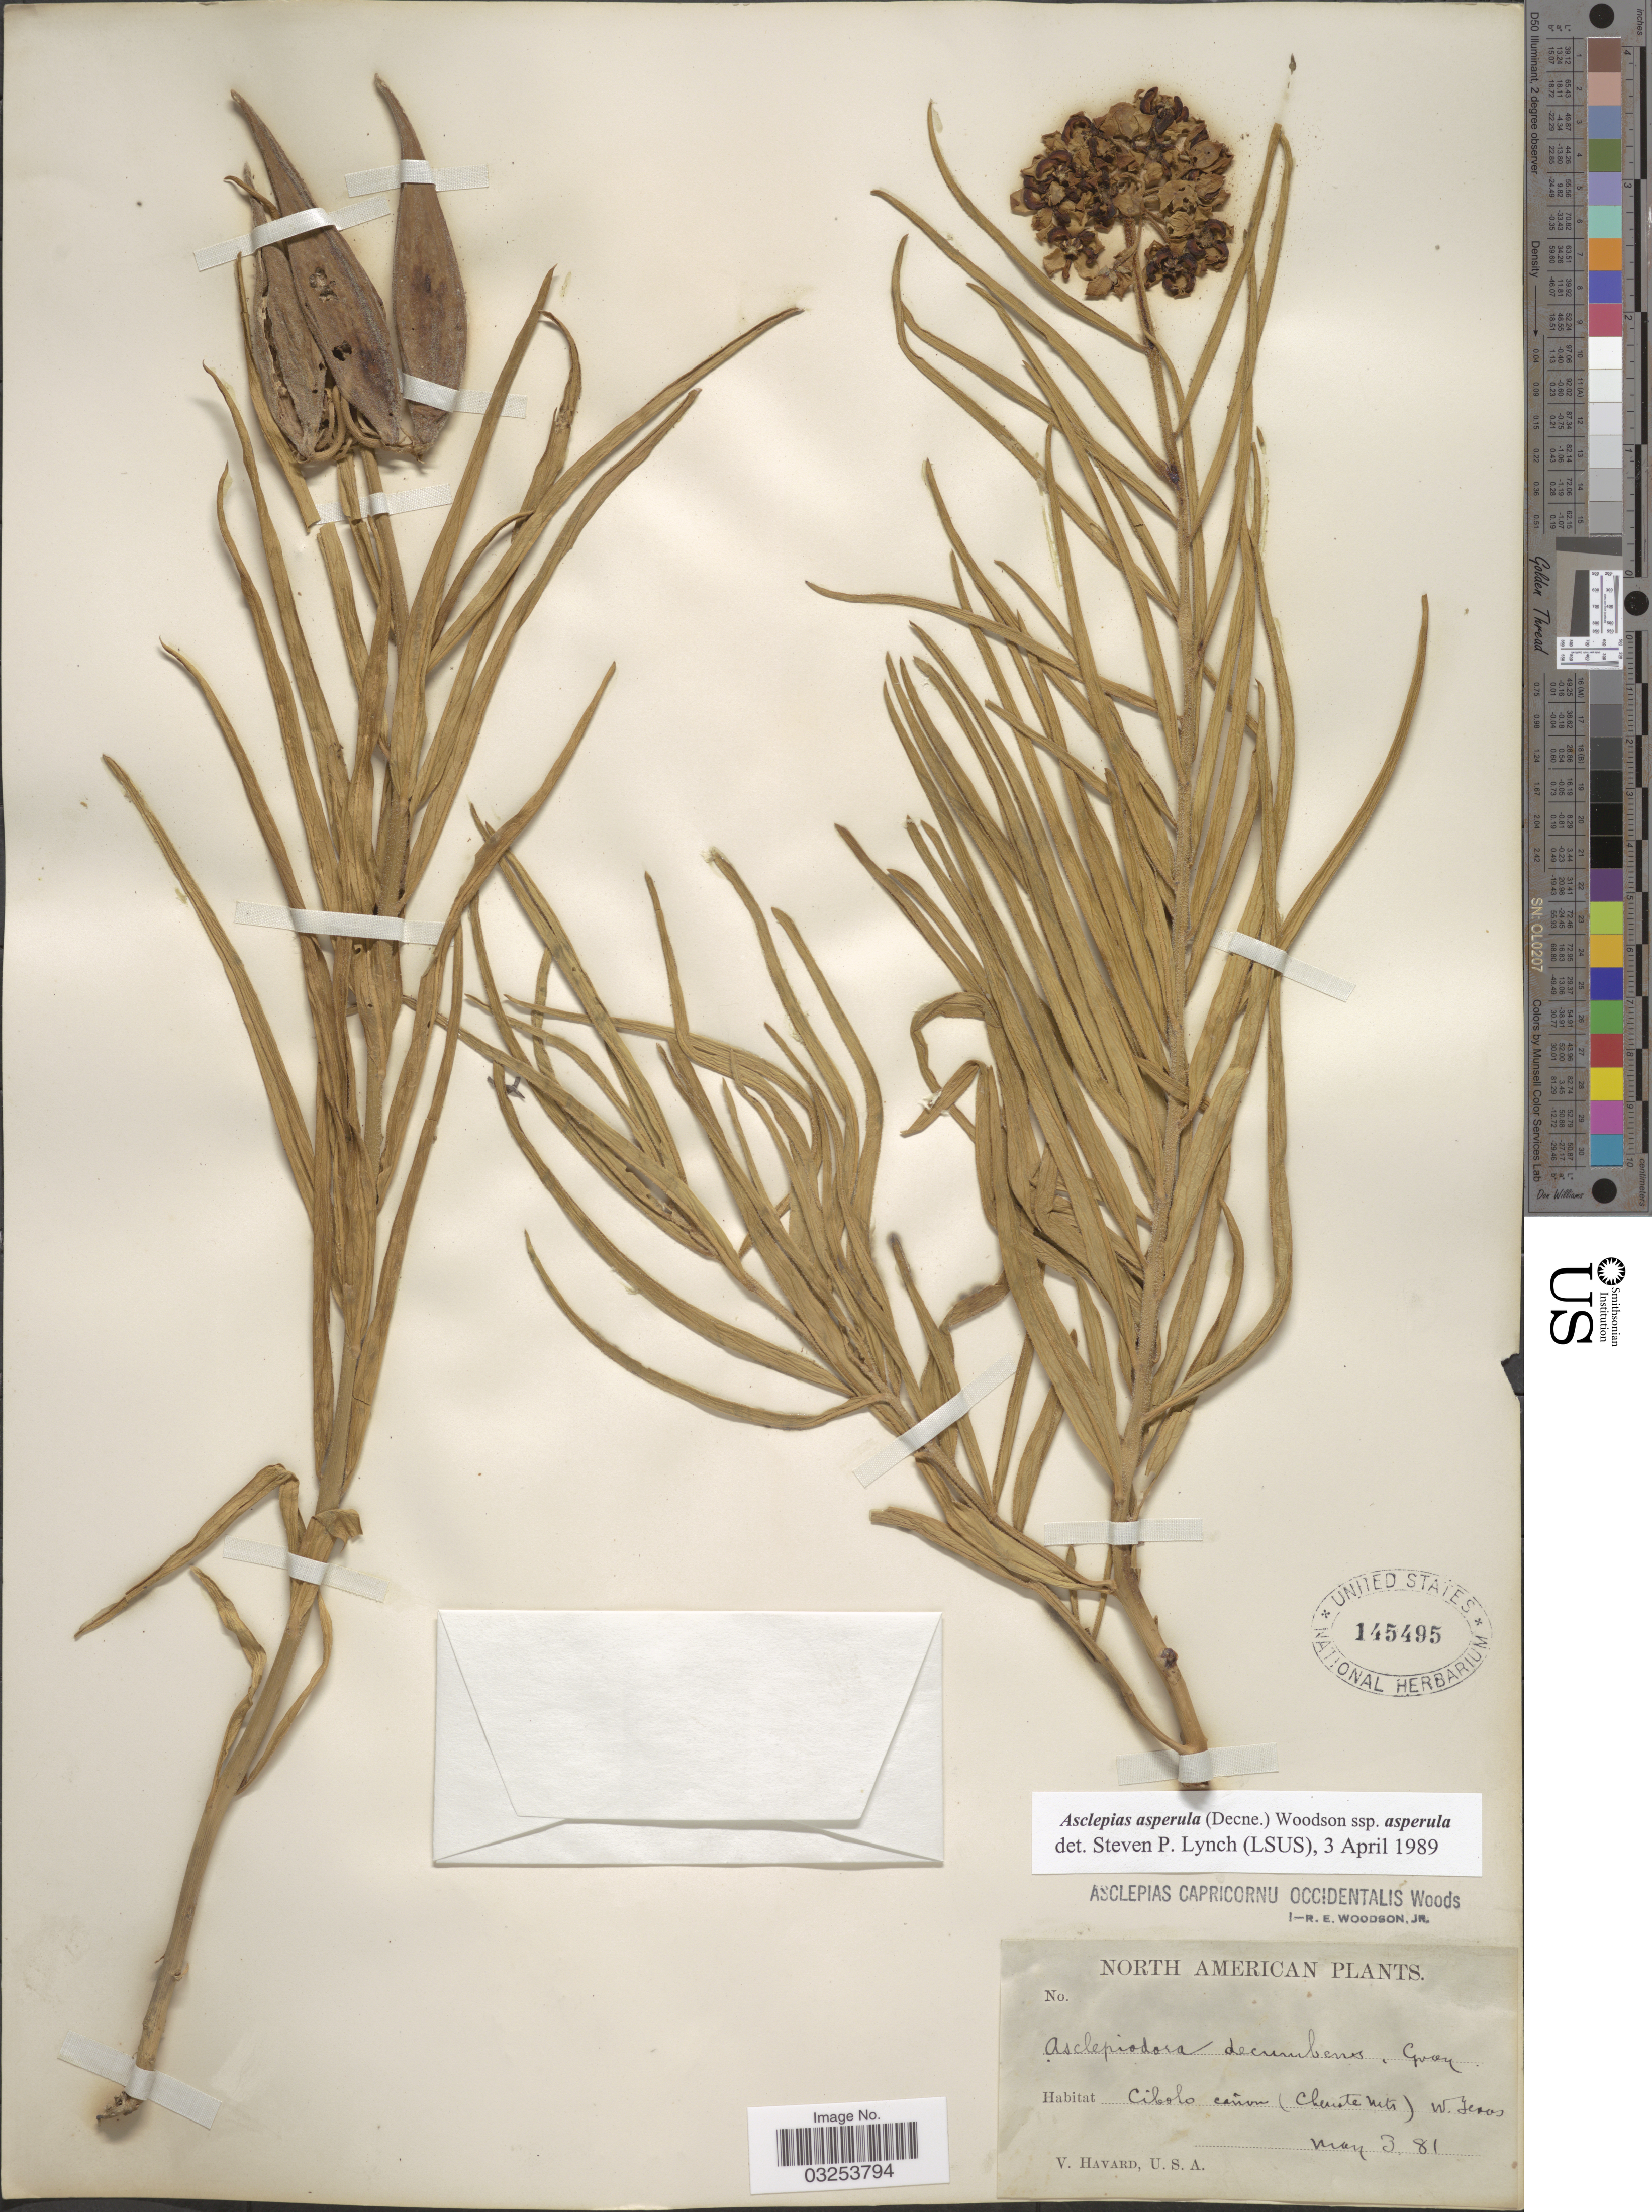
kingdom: Plantae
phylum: Tracheophyta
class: Magnoliopsida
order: Gentianales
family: Apocynaceae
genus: Asclepias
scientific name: Asclepias asperula subsp. asperula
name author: (Decne.) Woodson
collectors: V. Havard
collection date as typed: Transcribed d/m/y: 3/5/81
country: United States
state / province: Texas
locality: Cibolo cañon (Chenate [Chinati] Mts). W. Texas.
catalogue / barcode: US 145495